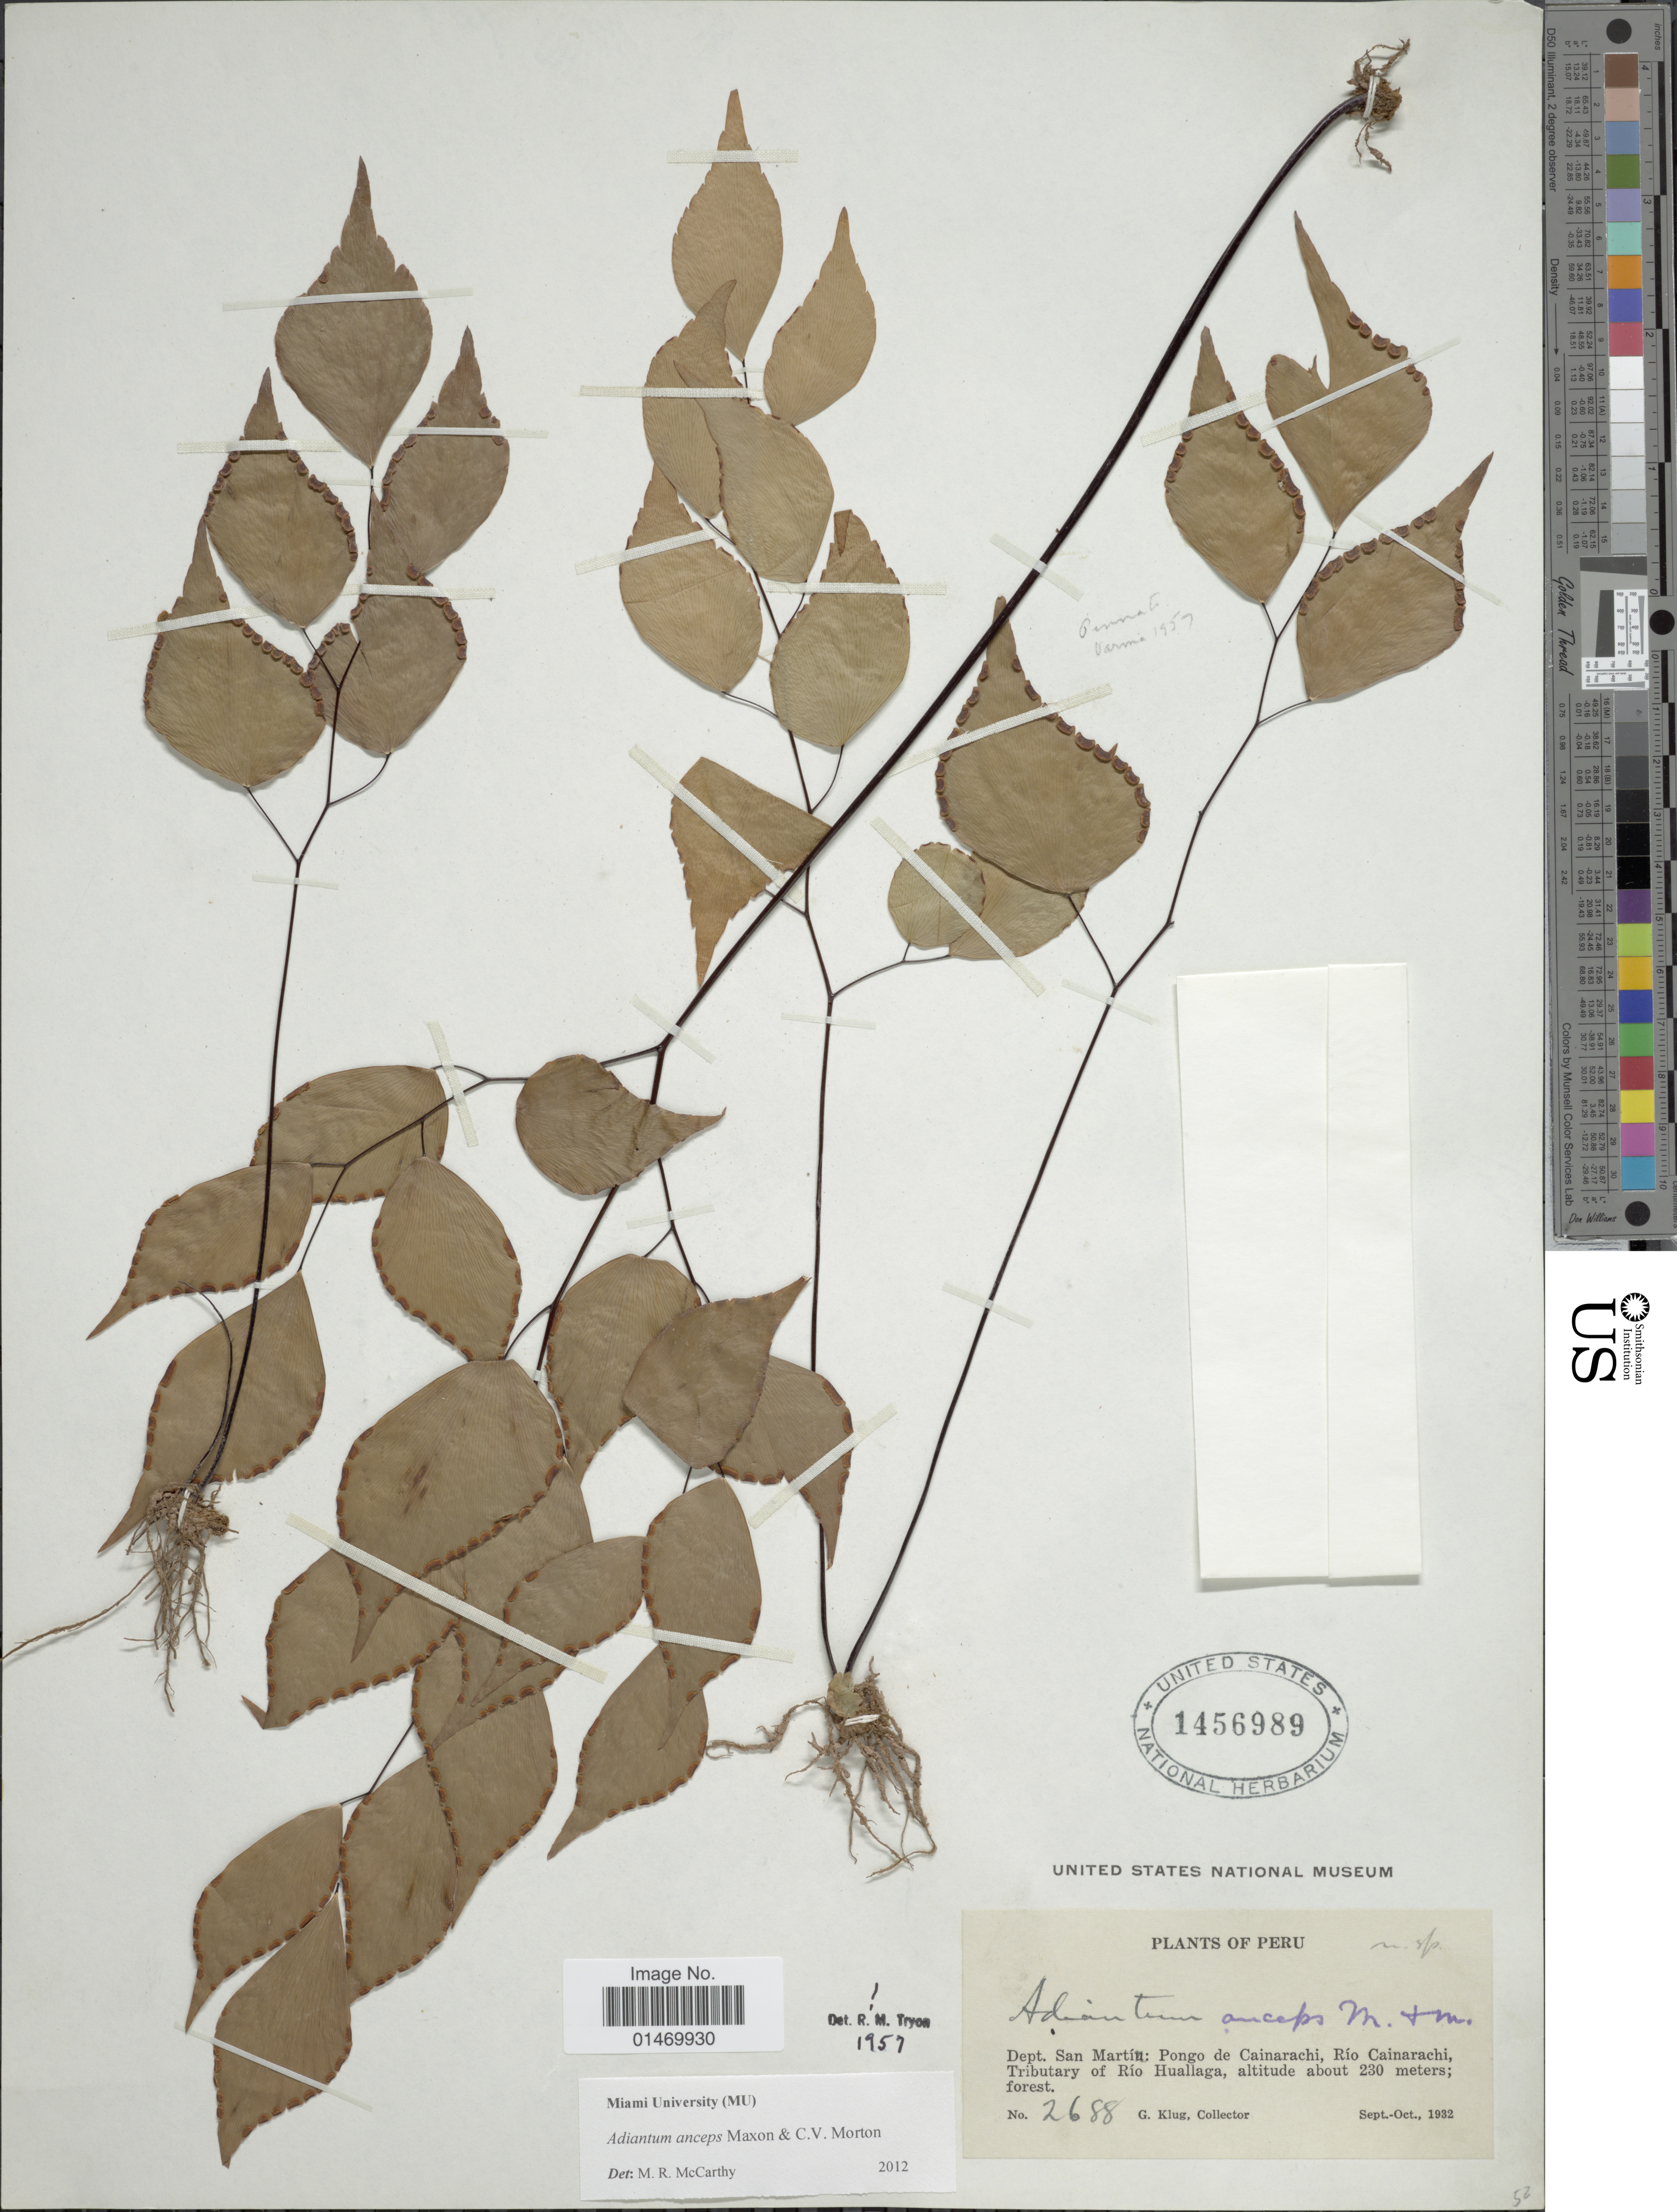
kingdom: Plantae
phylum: Tracheophyta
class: Polypodiopsida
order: Polypodiales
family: Pteridaceae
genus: Adiantum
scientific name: Adiantum anceps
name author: Maxon & C.V. Morton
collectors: G. Klug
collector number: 2688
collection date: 1932-09/1932-10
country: Peru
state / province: San Martín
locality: Peru, Pongo de Cainarachi, Rio Cainarachi, Tributary of Rio Huallaga.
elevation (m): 230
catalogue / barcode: US 1456989